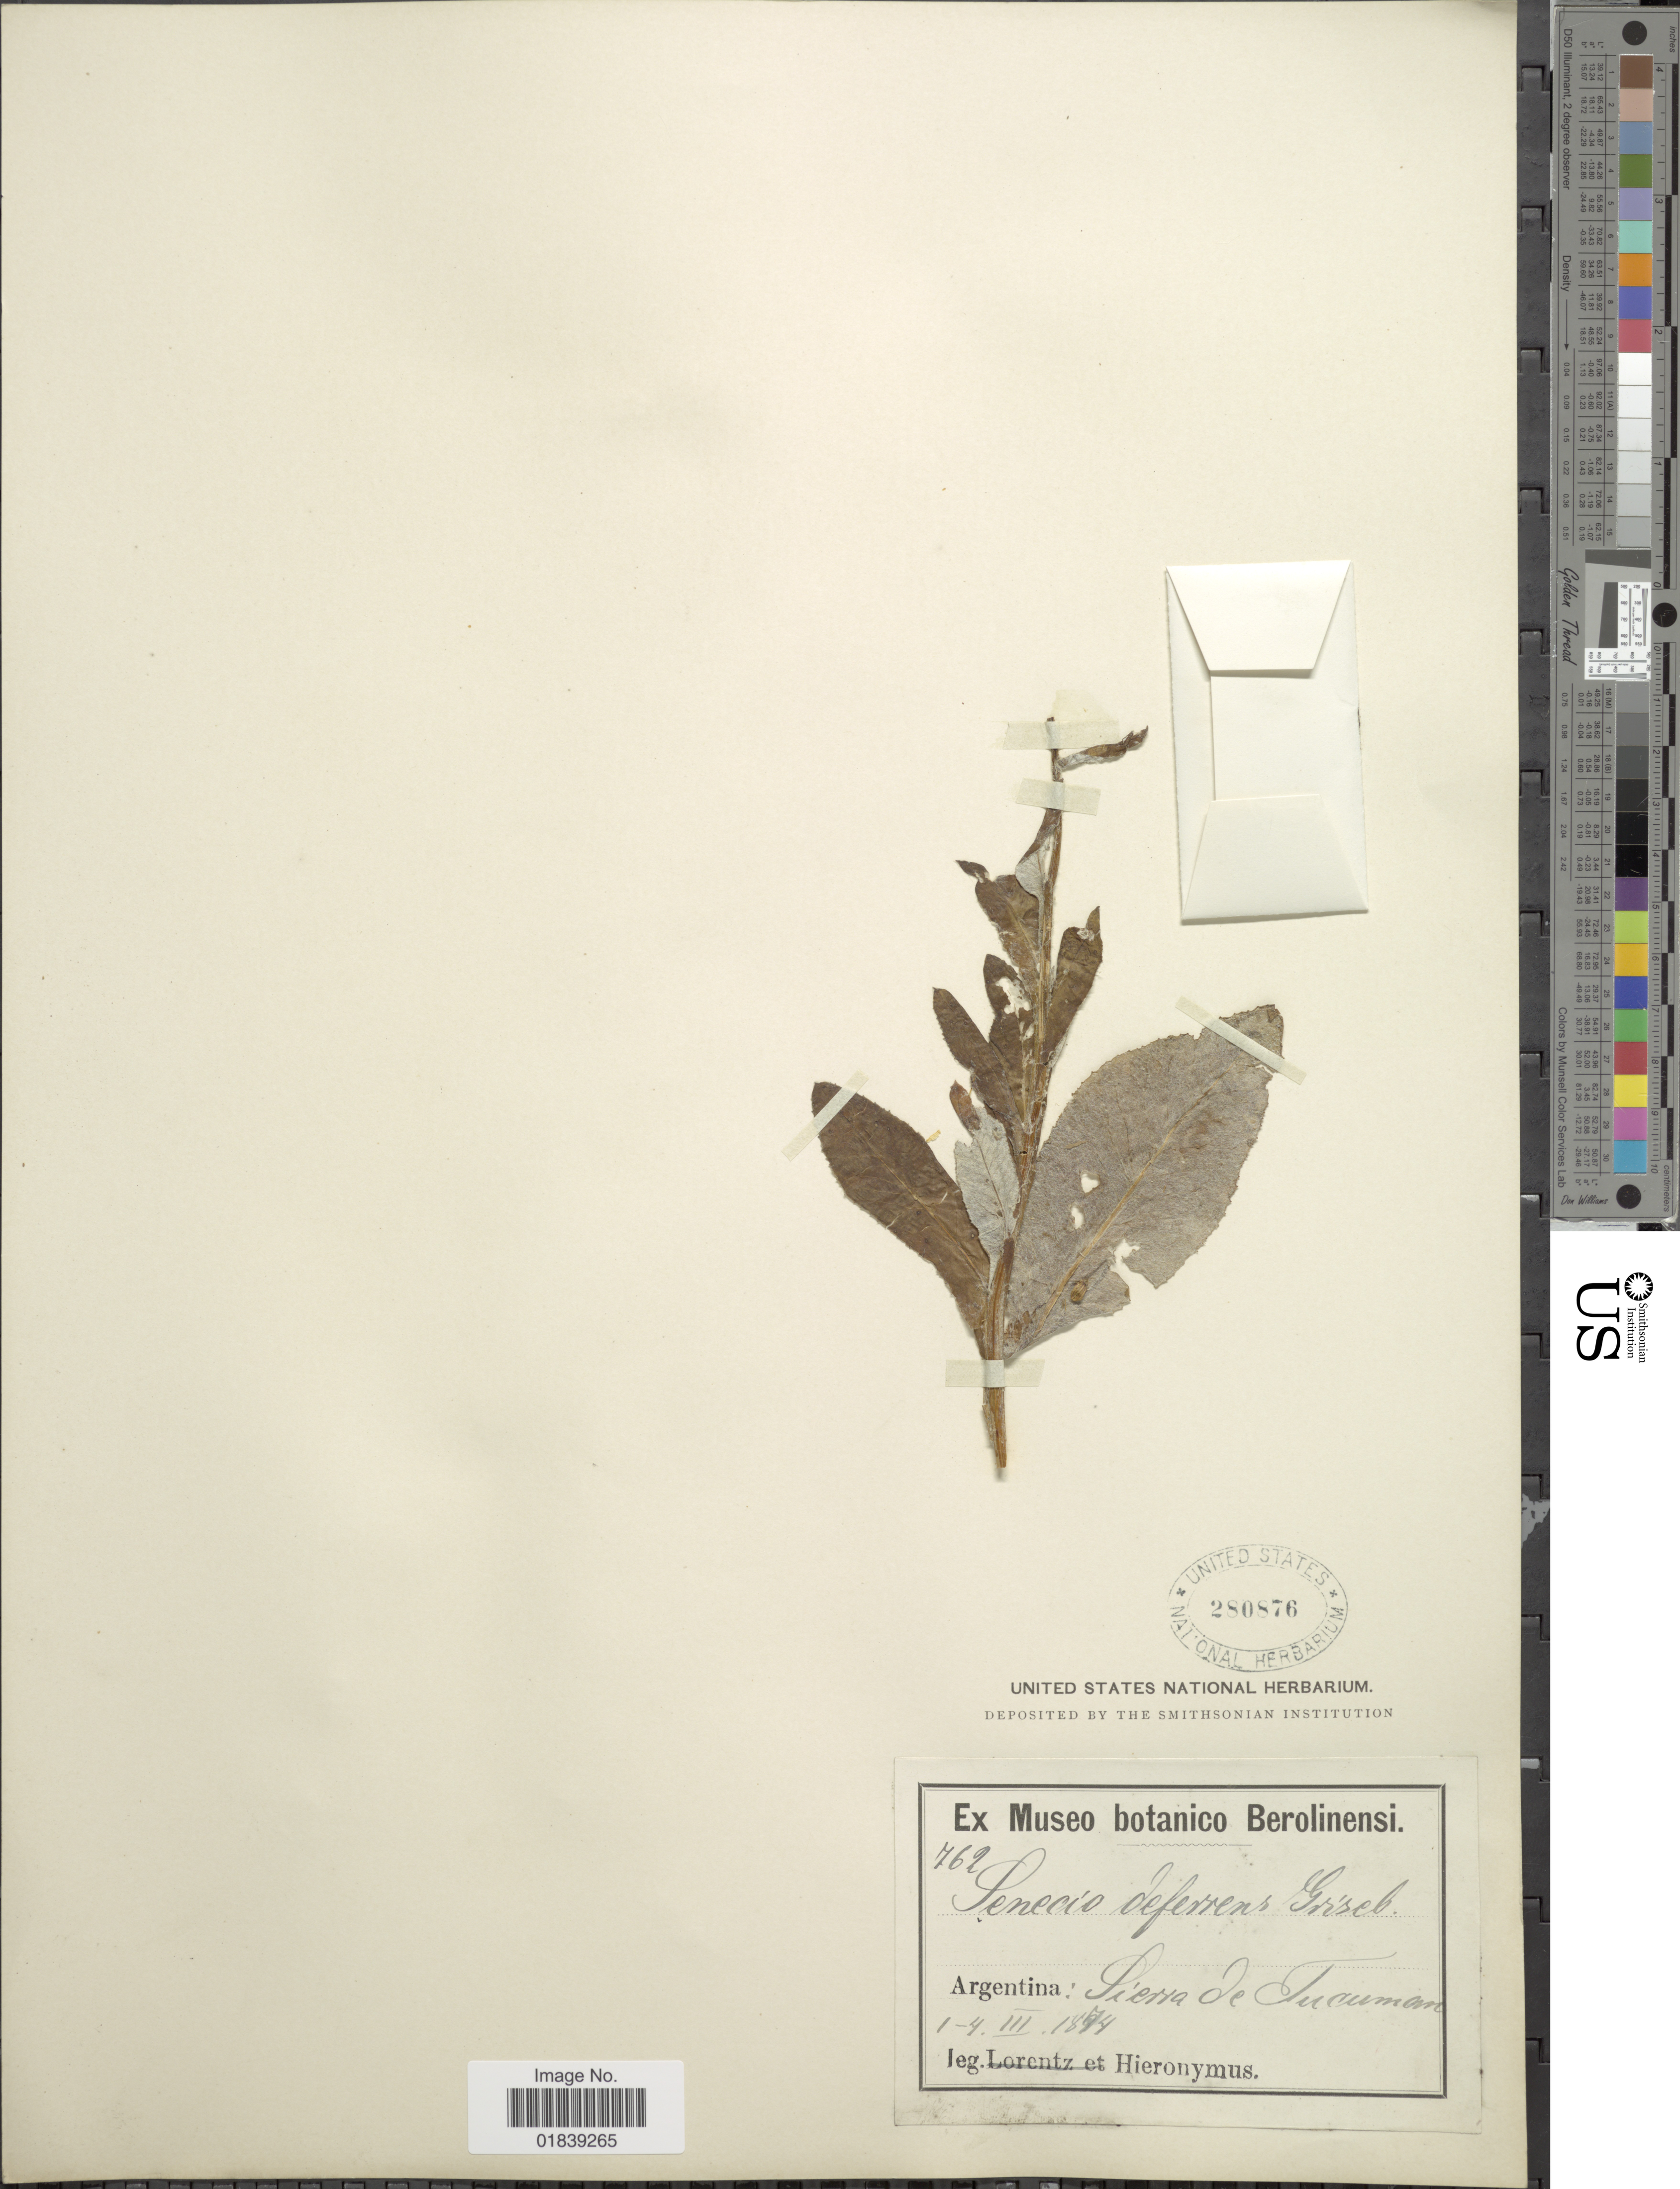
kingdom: Plantae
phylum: Tracheophyta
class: Magnoliopsida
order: Asterales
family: Asteraceae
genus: Senecio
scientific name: Senecio deferens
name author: Griseb.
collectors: G. H. Hieronymus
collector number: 762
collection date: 1874-03-01/1874-03-04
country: Argentina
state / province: Tucuman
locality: Sierra de Tucuman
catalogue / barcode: US 280876